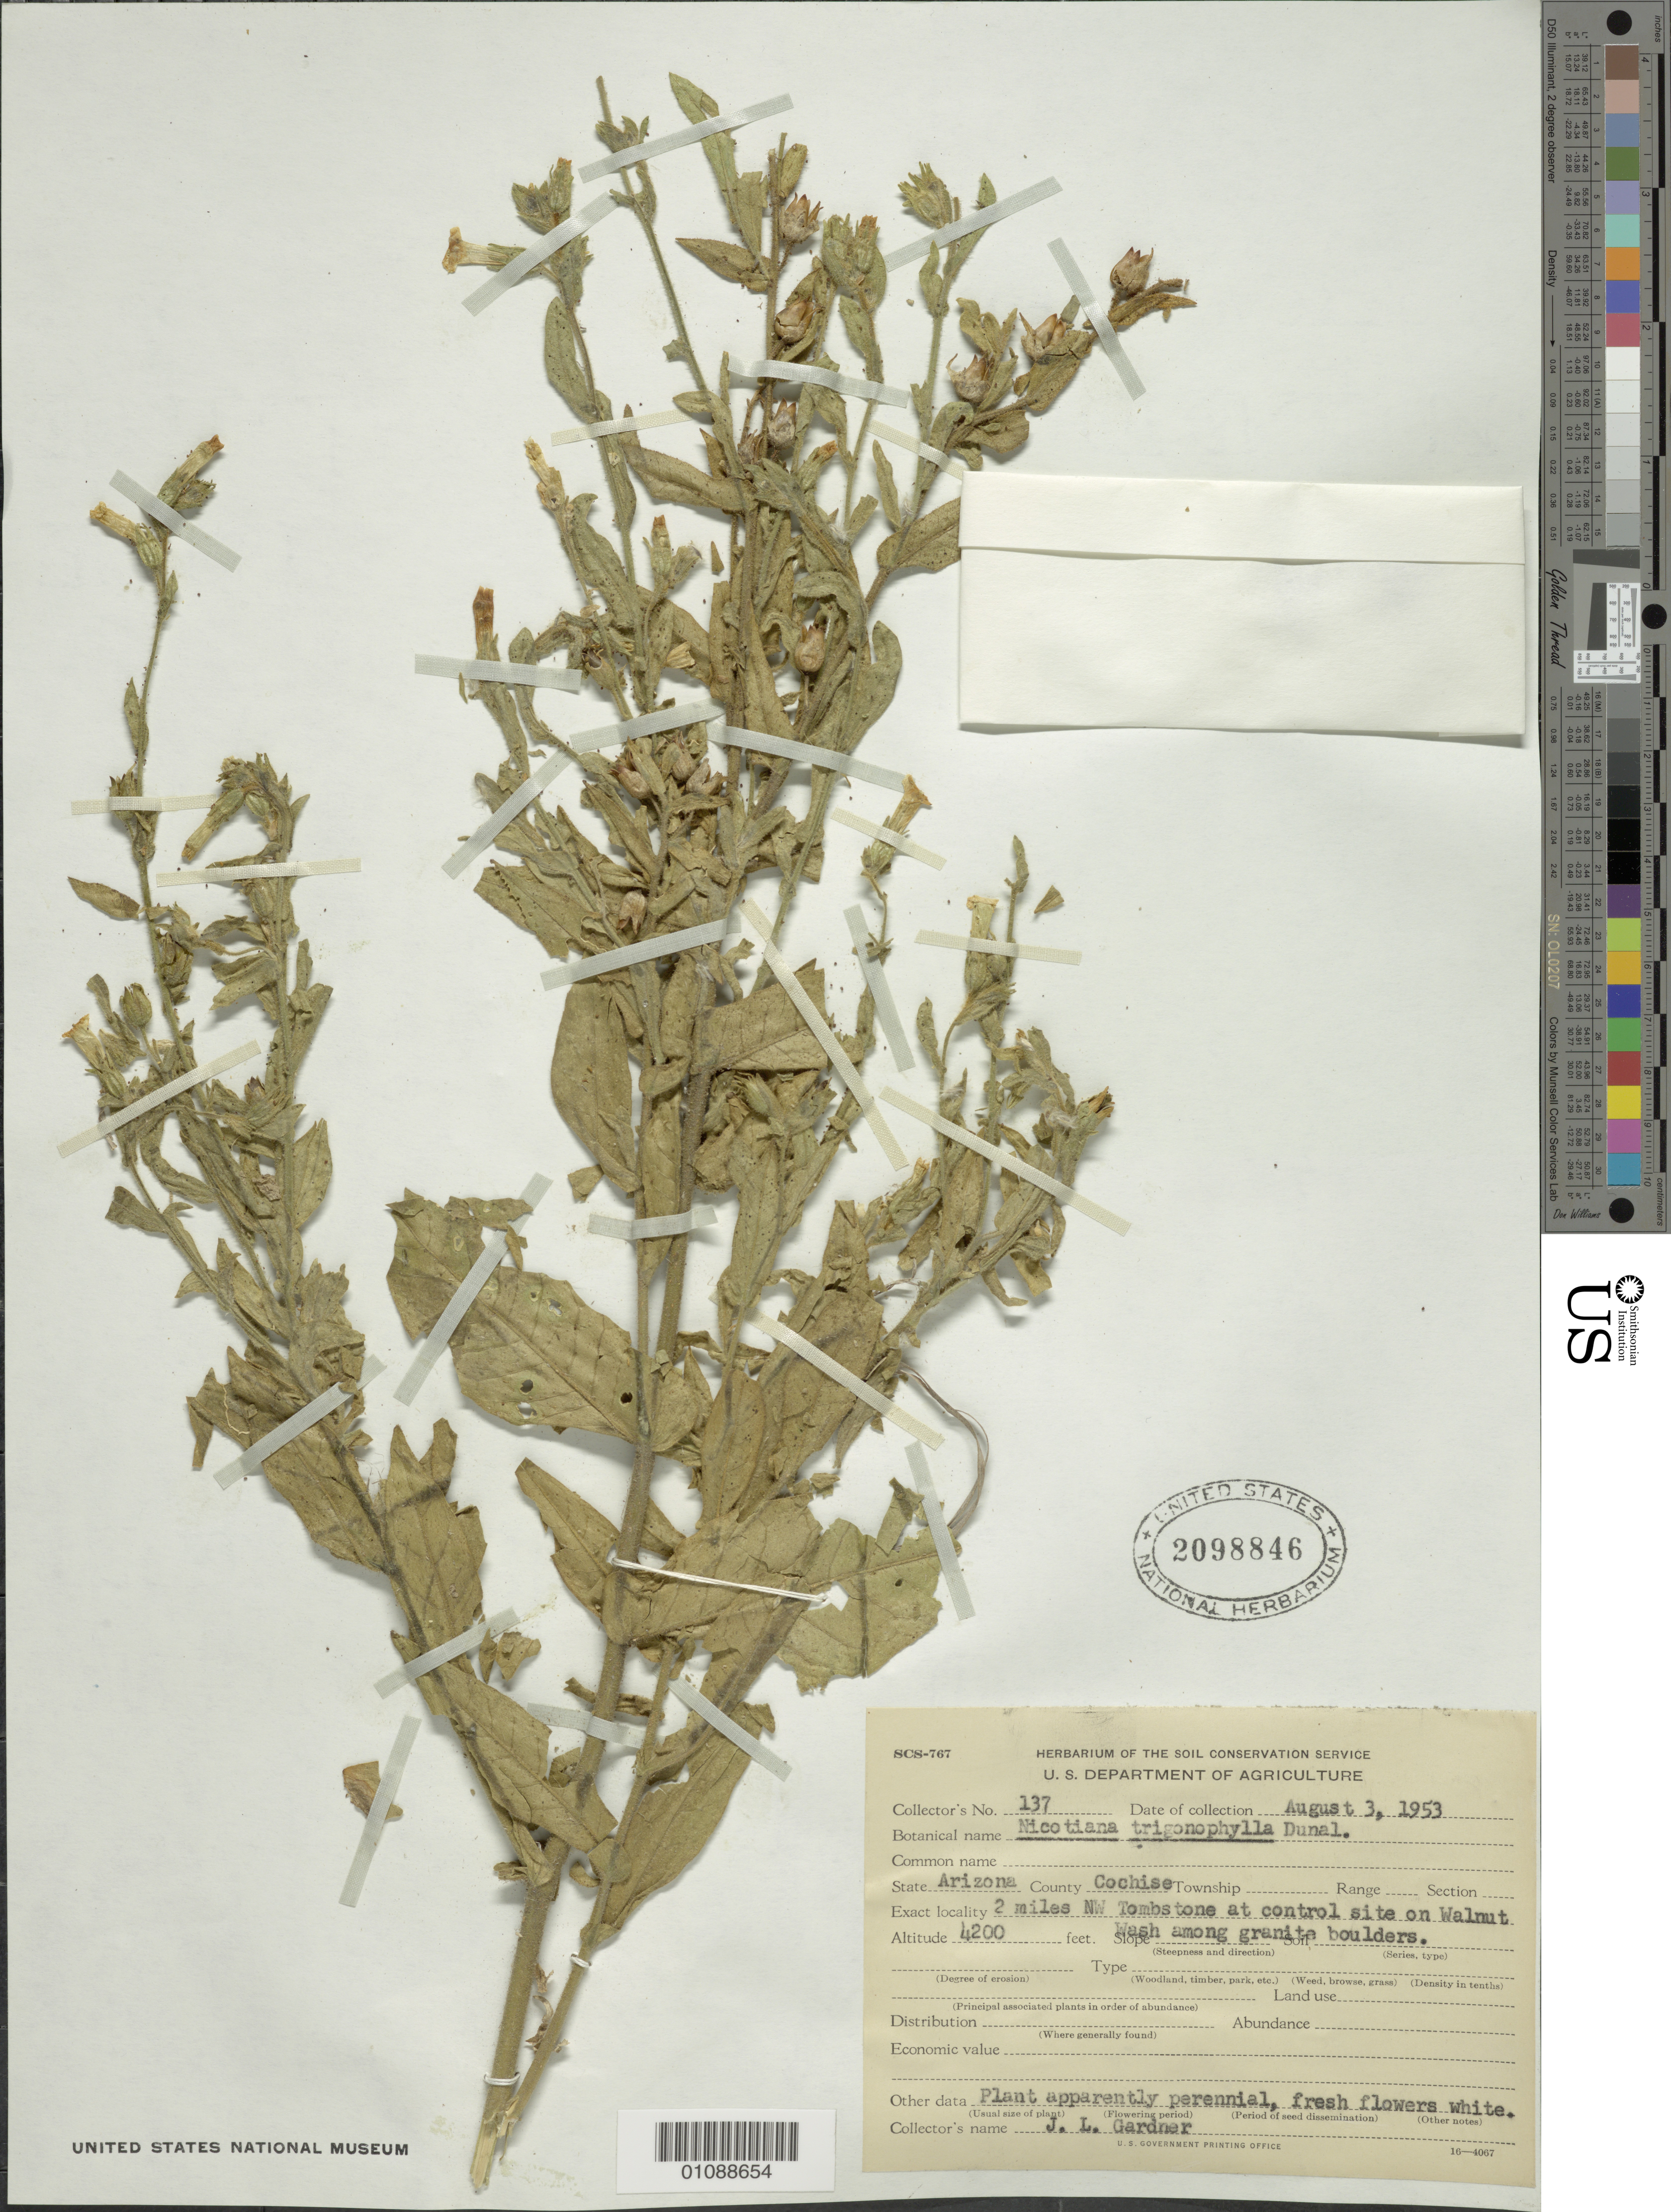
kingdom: Plantae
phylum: Tracheophyta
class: Magnoliopsida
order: Solanales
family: Solanaceae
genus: Nicotiana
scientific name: Nicotiana trigonophylla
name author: Dunal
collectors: J. L. Gardner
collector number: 137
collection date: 1953-08-03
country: United States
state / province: Arizona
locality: County Cochise. 2 miles NW Tombstone at control site on Walnut Wash among granite boulders.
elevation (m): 1280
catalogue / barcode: US 2098846